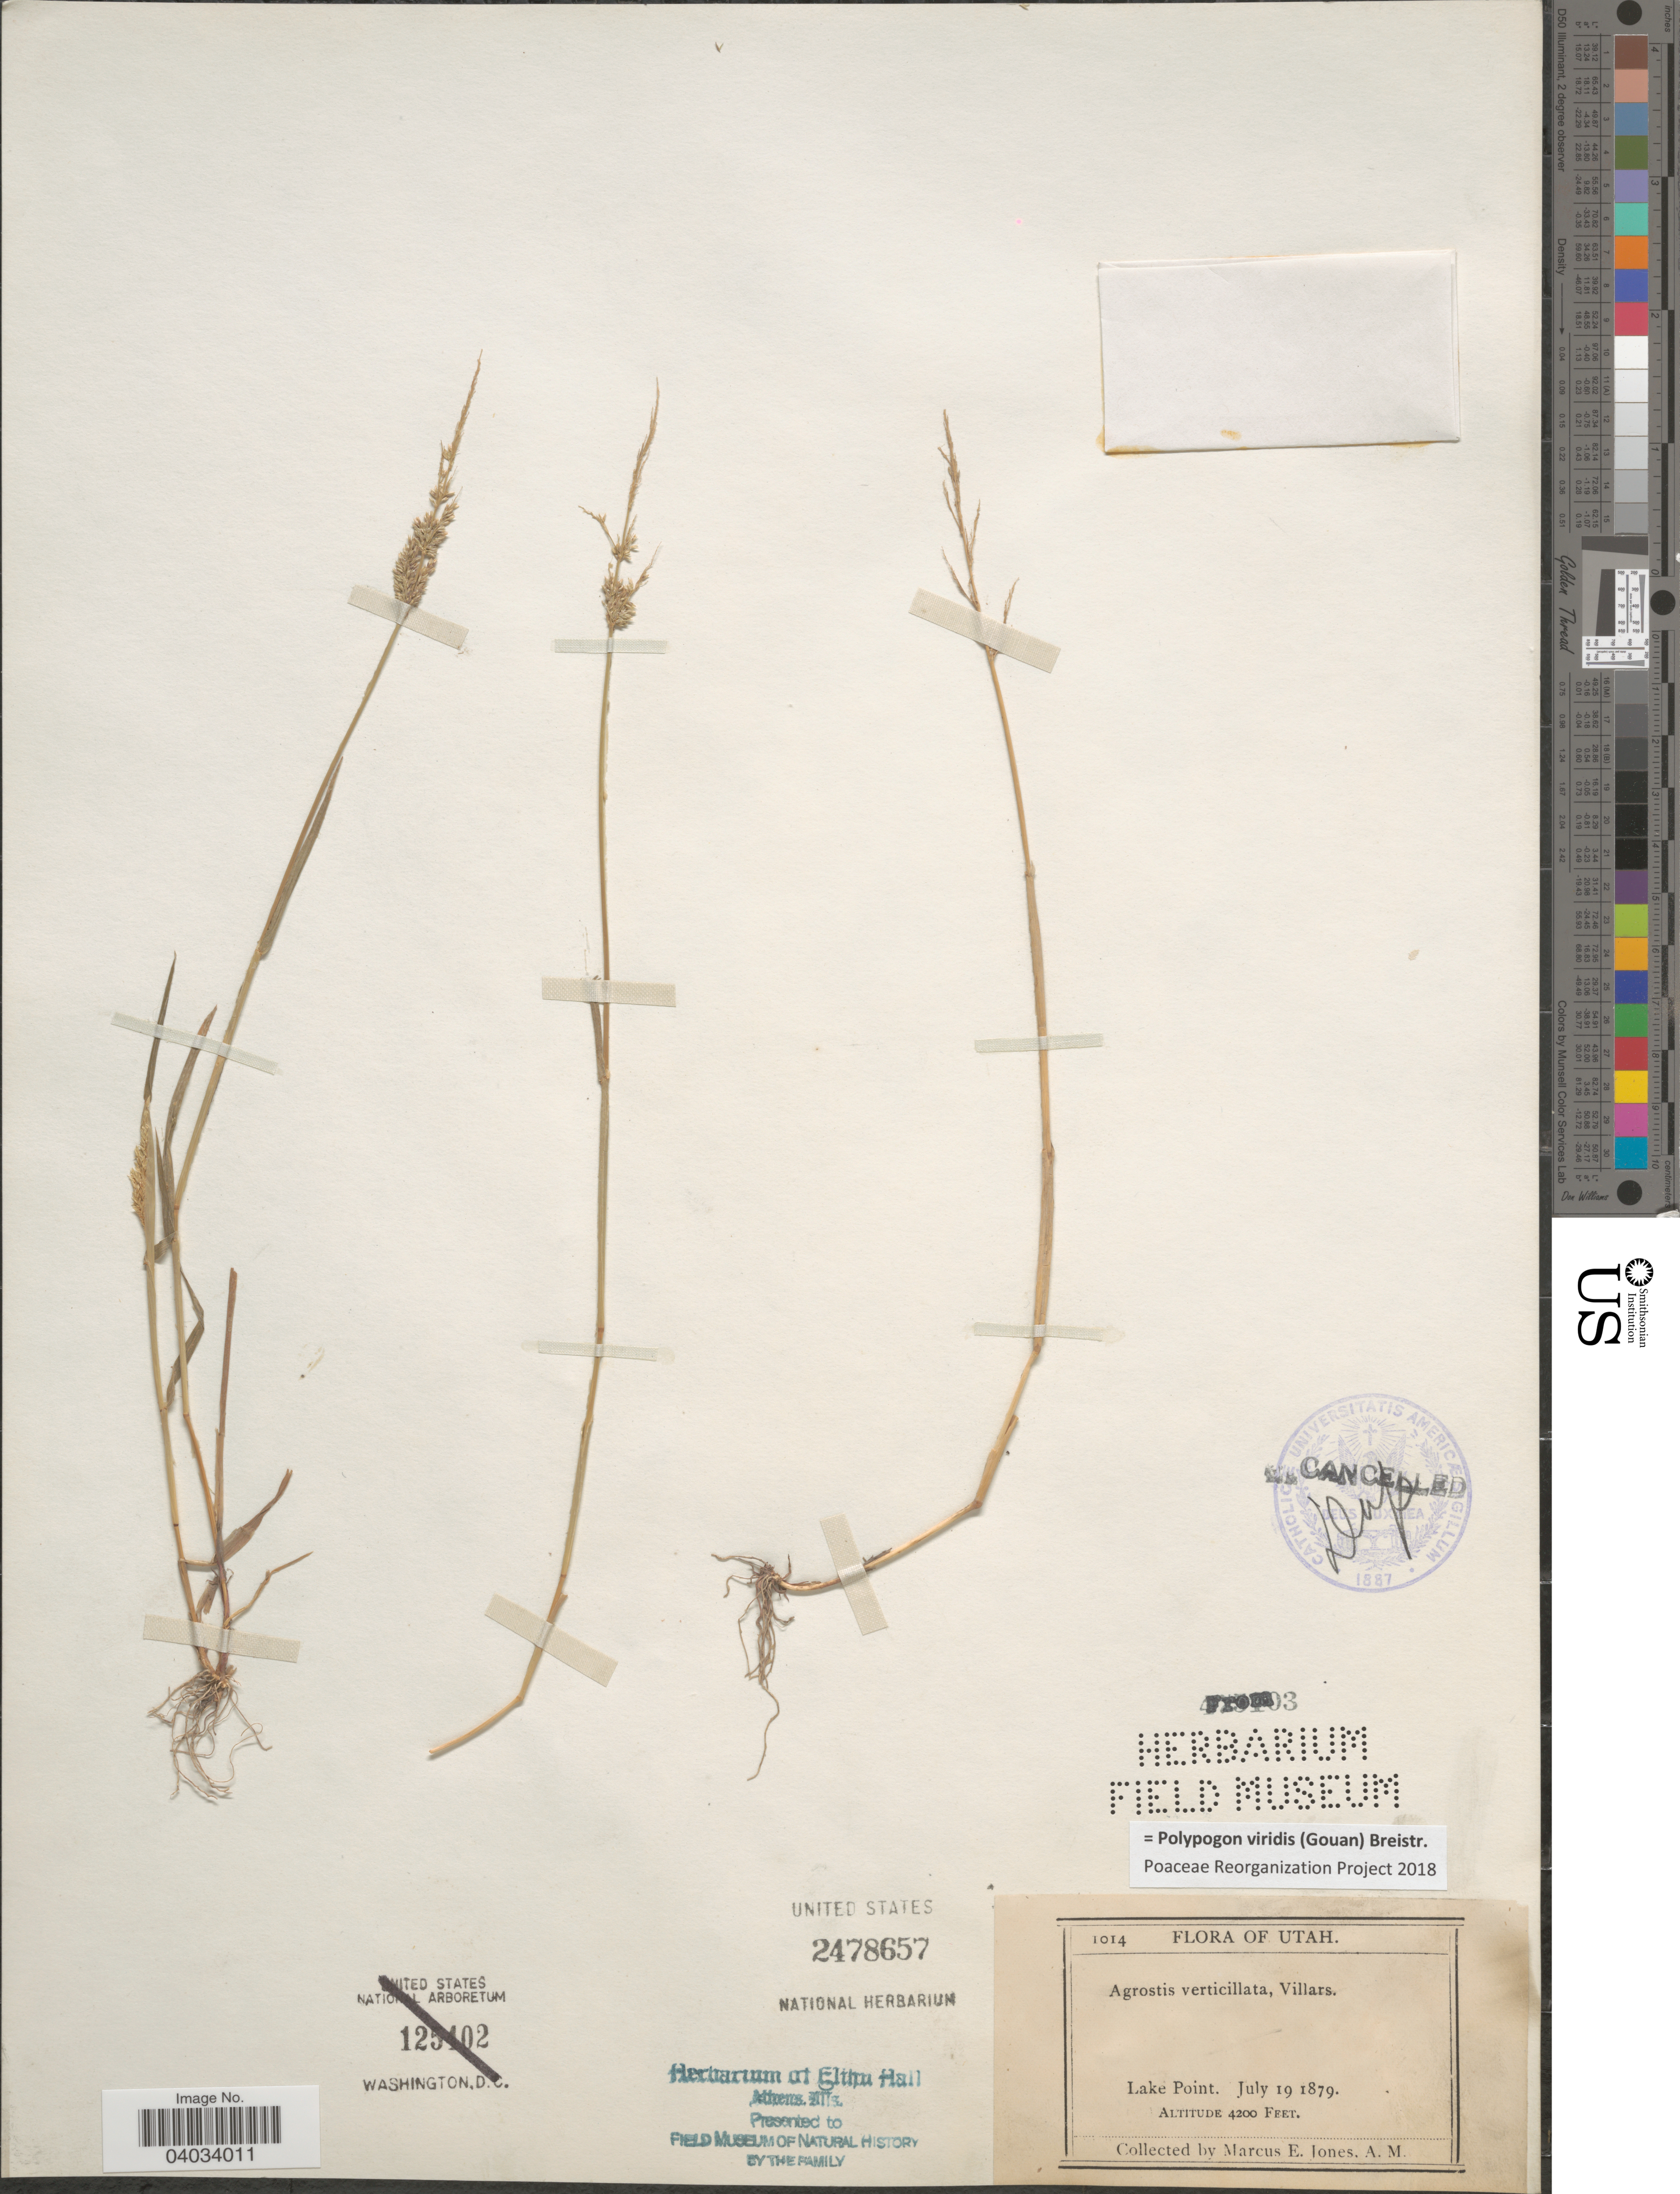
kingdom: Plantae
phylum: Tracheophyta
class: Liliopsida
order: Poales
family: Poaceae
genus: Polypogon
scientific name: Polypogon viridis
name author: (Gouan) Breistroffer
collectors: M. E. Jones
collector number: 1014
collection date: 1879-07-19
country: United States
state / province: Utah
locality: Lake Point.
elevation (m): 1280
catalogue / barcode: US 2478657